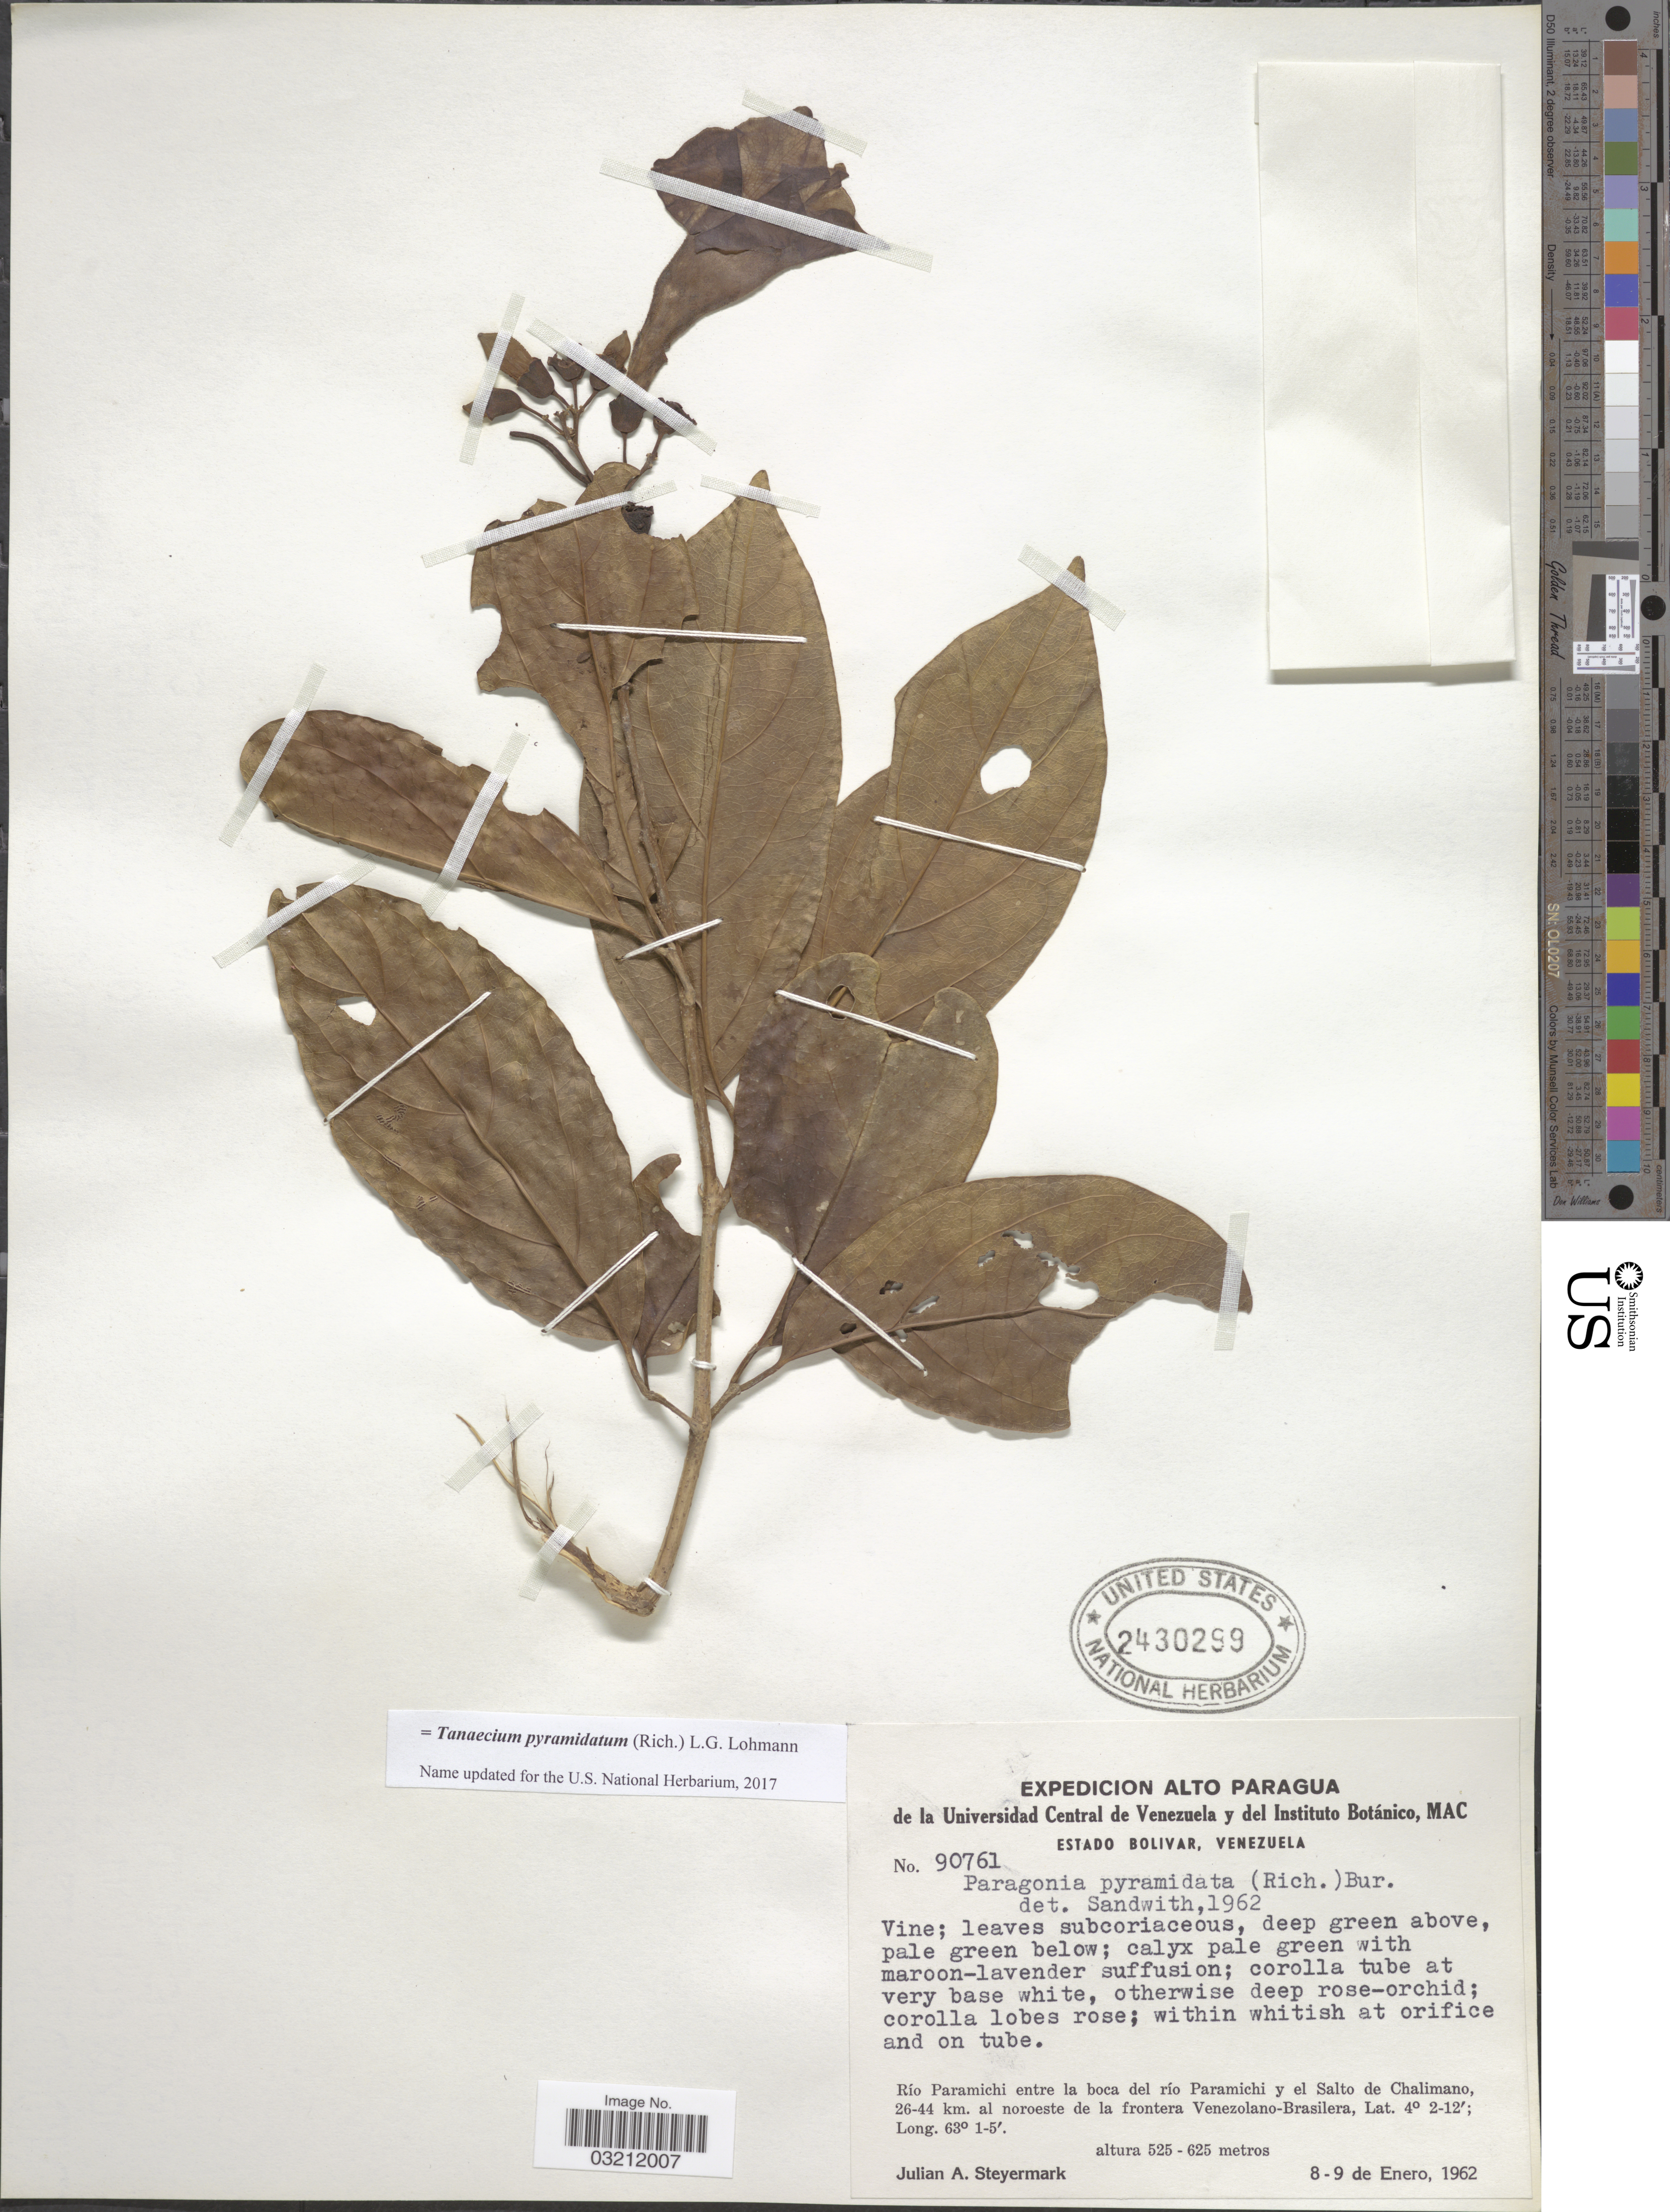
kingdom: Plantae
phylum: Tracheophyta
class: Magnoliopsida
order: Lamiales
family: Bignoniaceae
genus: Tanaecium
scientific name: Tanaecium pyramidatum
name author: (Rich.) L.G. Lohmann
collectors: J. Steyermark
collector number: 90761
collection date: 1962-01-08/1962-01-09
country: Venezuela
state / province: Bolivar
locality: Río Paramichi entre la boca del río Paramichi y el Salto de Chalimano, 26-44 km. al noroeste de la frontera Venezolano-Brasilera.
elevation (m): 525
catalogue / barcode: US 2430299